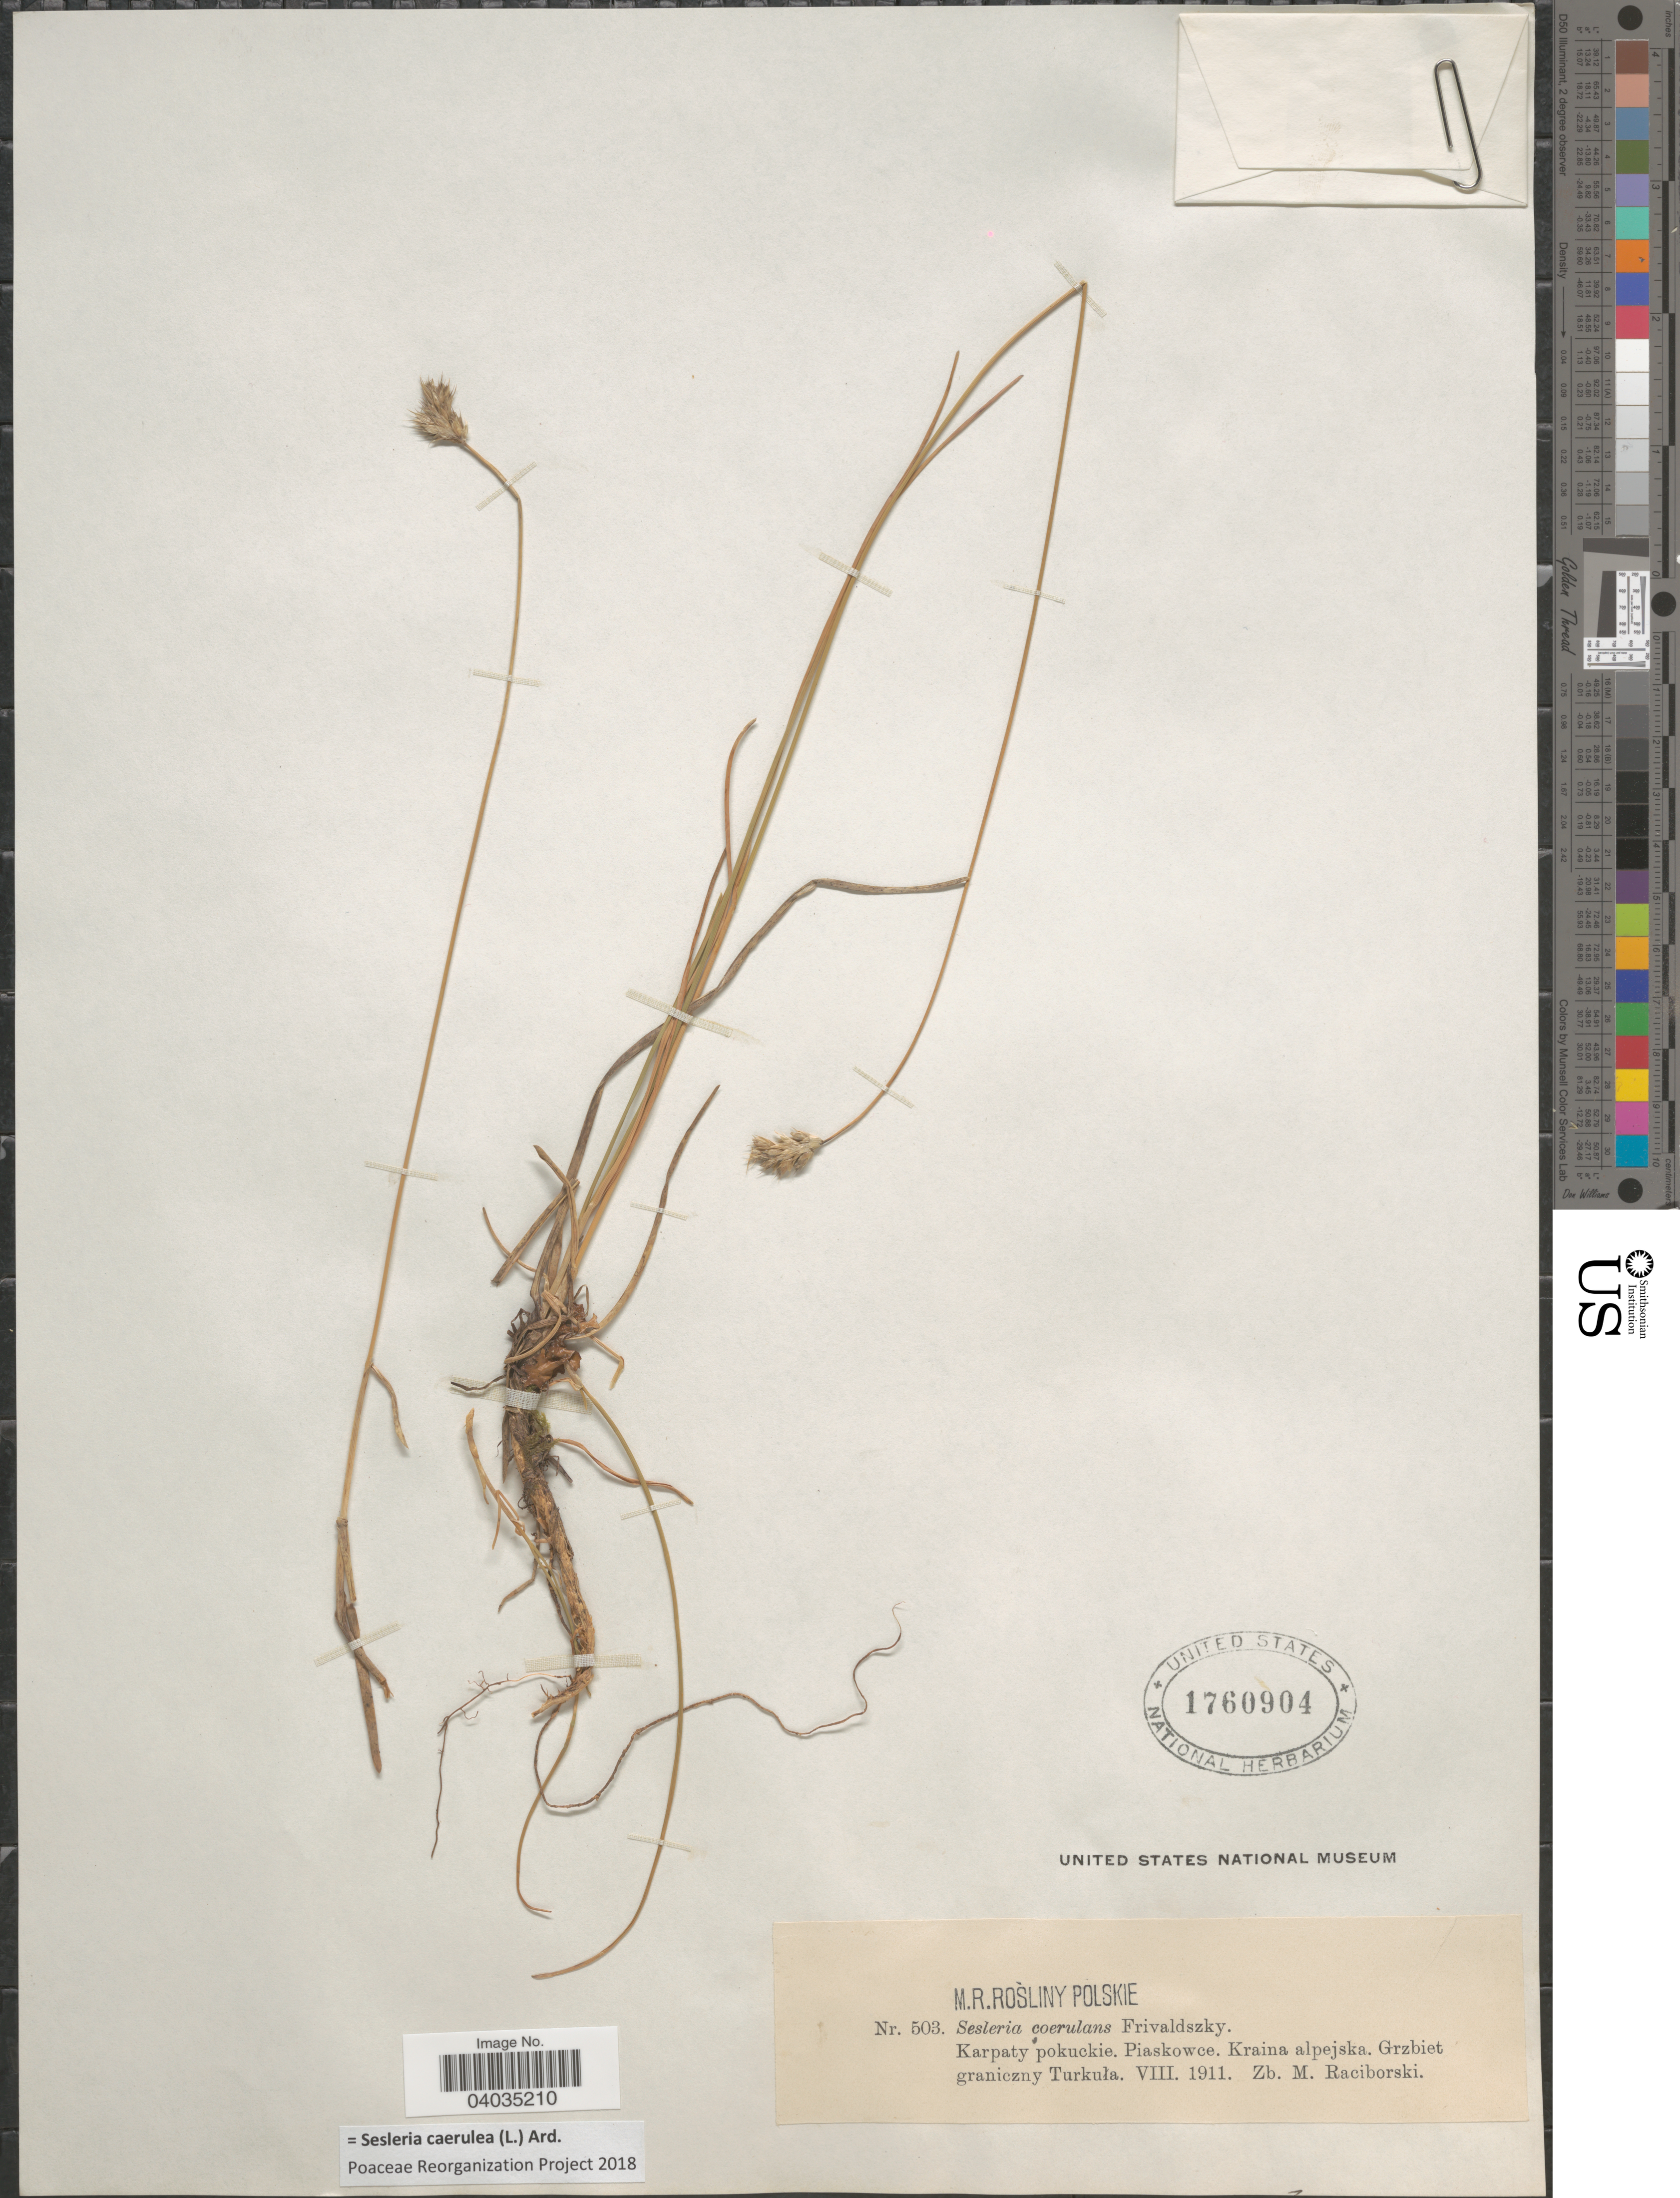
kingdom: Plantae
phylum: Tracheophyta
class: Liliopsida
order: Poales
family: Poaceae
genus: Sesleria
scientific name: Sesleria caerulea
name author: (L.) Ard.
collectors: Z. Raciborski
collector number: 503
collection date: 1911-08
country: Ukraine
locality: Karpaty pokuckie. Piaskowce. Kraina alpejska. Grzbiet graniczny Turkula.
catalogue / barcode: US 1760904